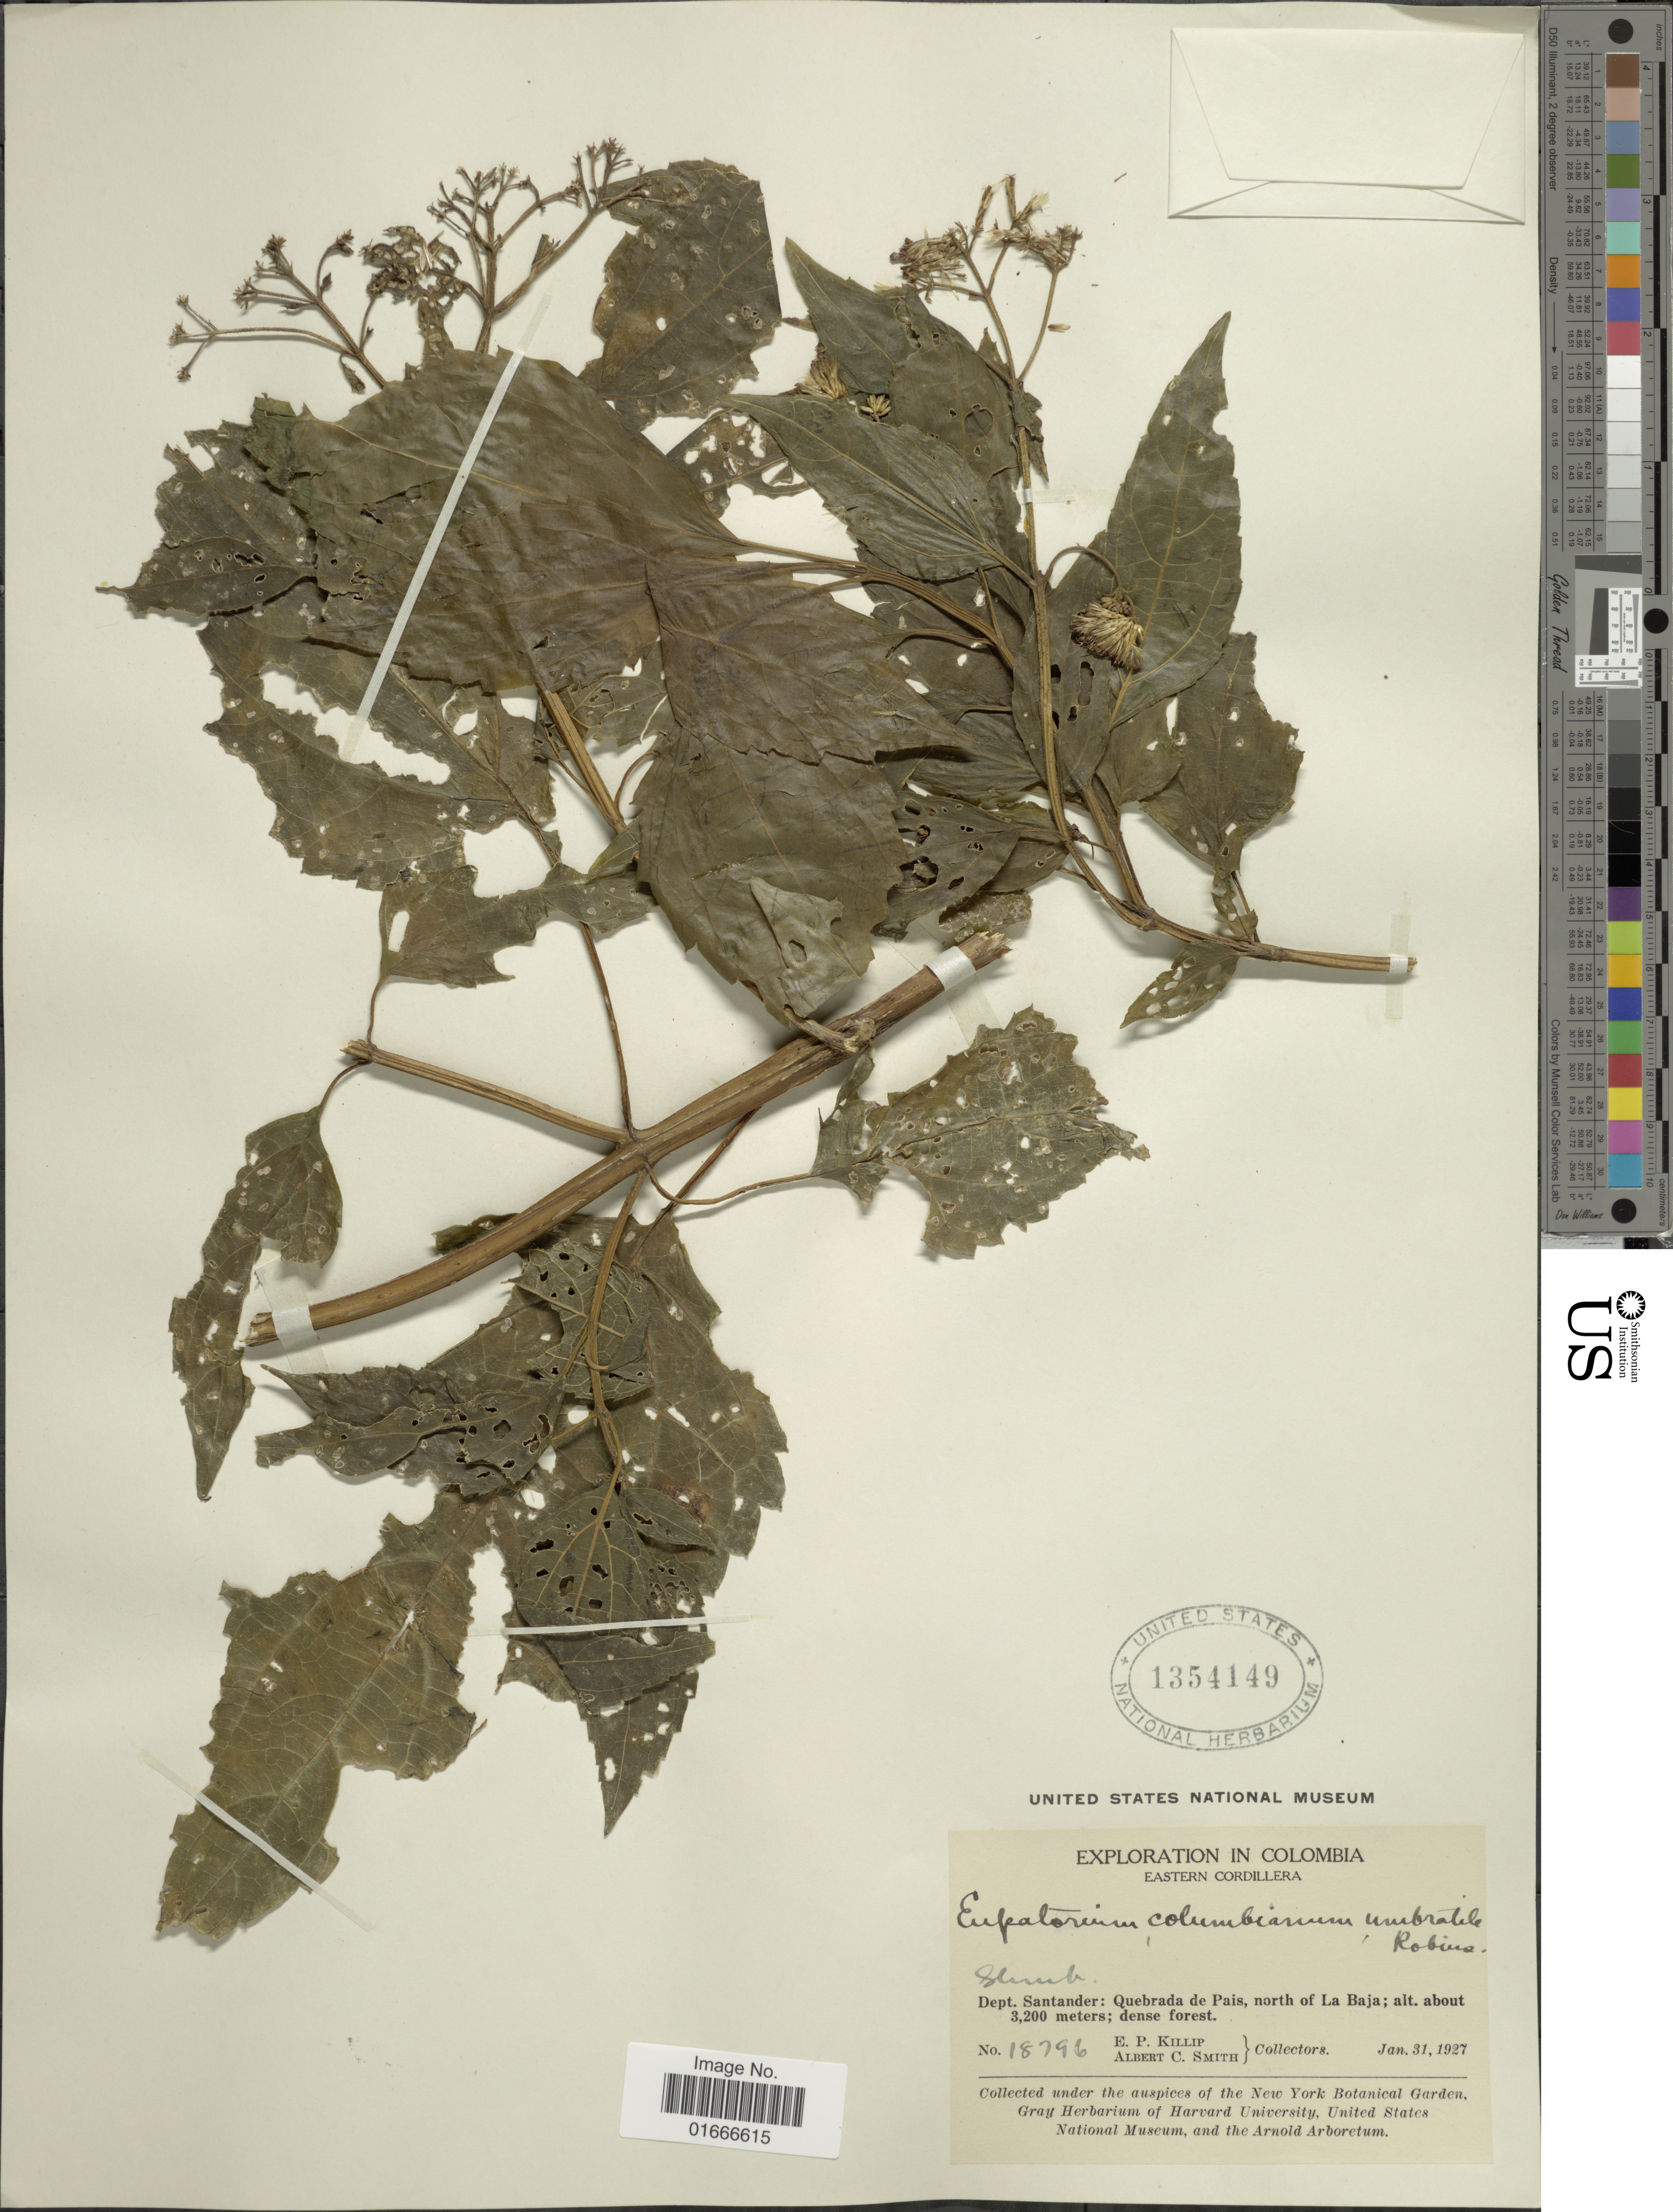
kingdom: Plantae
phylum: Tracheophyta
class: Magnoliopsida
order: Asterales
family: Asteraceae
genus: Chromolaena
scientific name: Chromolaena columbiana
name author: (Heering) R.M. King & H. Rob.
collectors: E. P. Killip & A. C. Smith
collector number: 18796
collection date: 1927-01-31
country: Colombia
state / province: Santander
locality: Quebrada de Pais, north of La Baja, Eastern Cordillera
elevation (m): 3200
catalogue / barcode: US 1354149